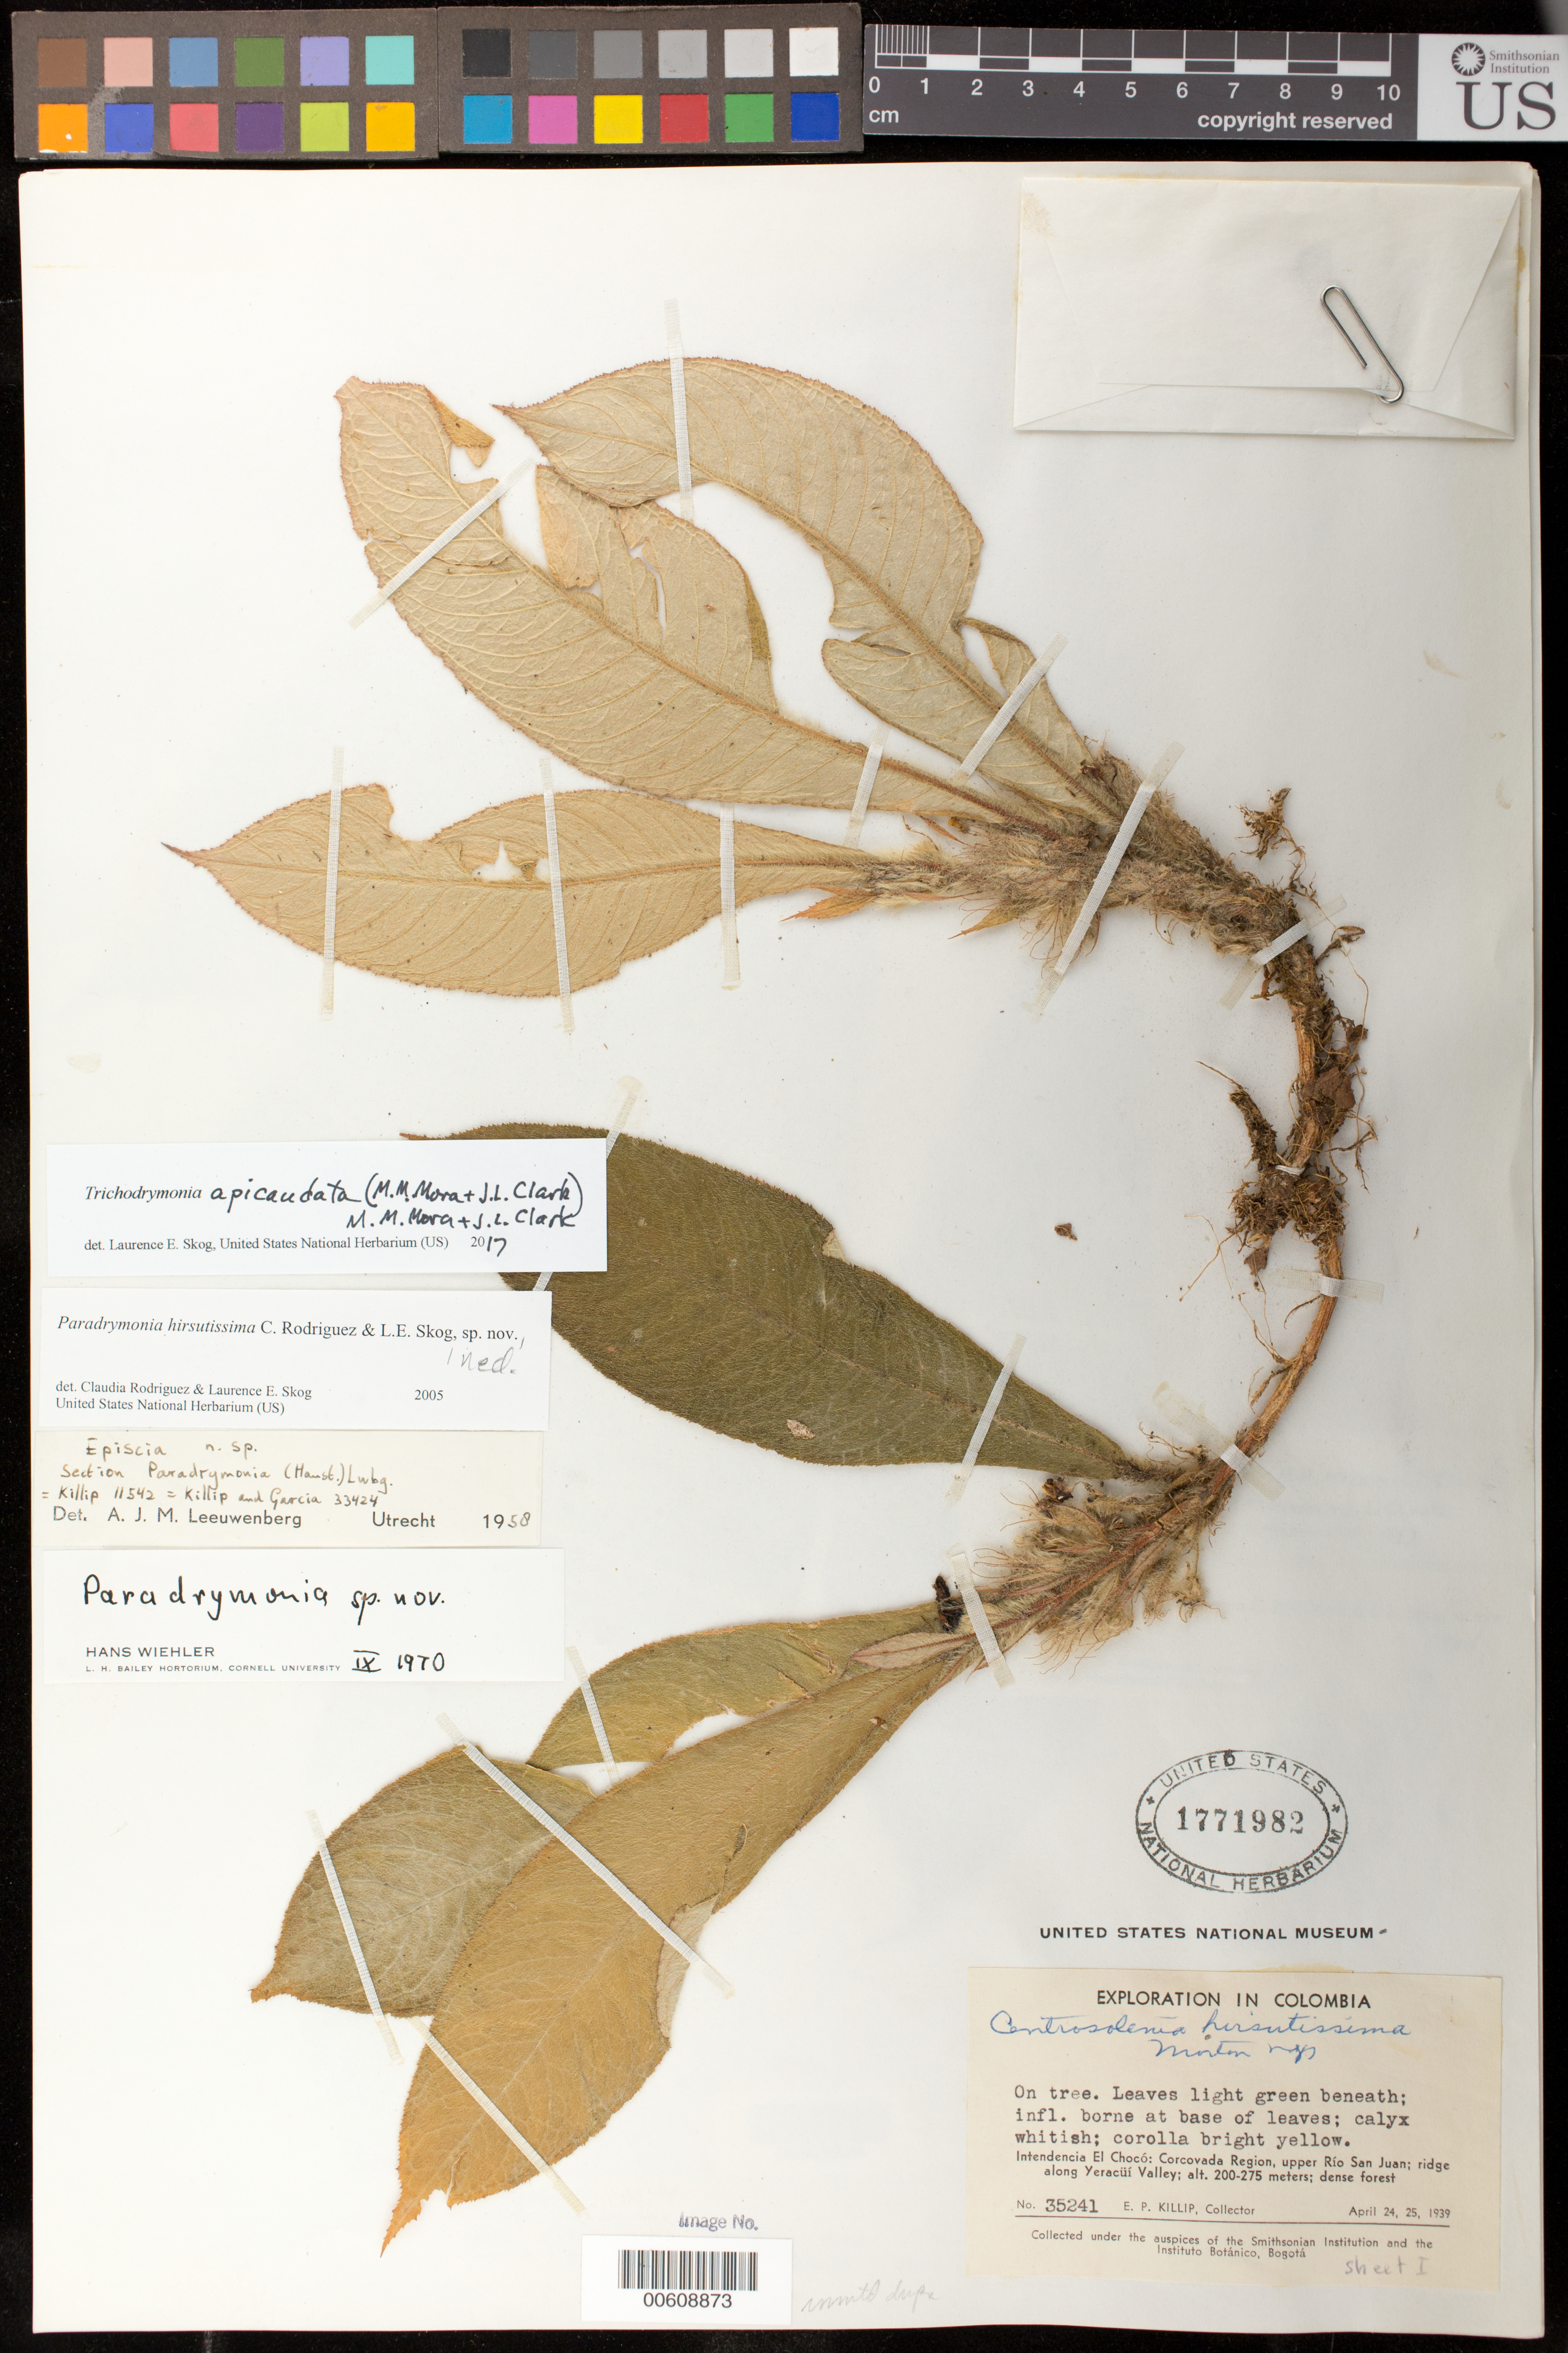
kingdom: Plantae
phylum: Tracheophyta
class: Magnoliopsida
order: Lamiales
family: Gesneriaceae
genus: Trichodrymonia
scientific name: Trichodrymonia apicaudata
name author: (M.M. Mora & J.L. Clark) M.M. Mora & J.L. Clark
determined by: Skog, Laurence E.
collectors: E. P. Killip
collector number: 35241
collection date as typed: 24-25 Apr 1939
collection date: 1939-04-24/1939-04-25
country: Colombia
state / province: Chocó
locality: Corcovada Region, upper Río San Juan; ridge along Yeracüí Valley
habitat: Dense forest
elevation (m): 200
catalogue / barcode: US 1771982